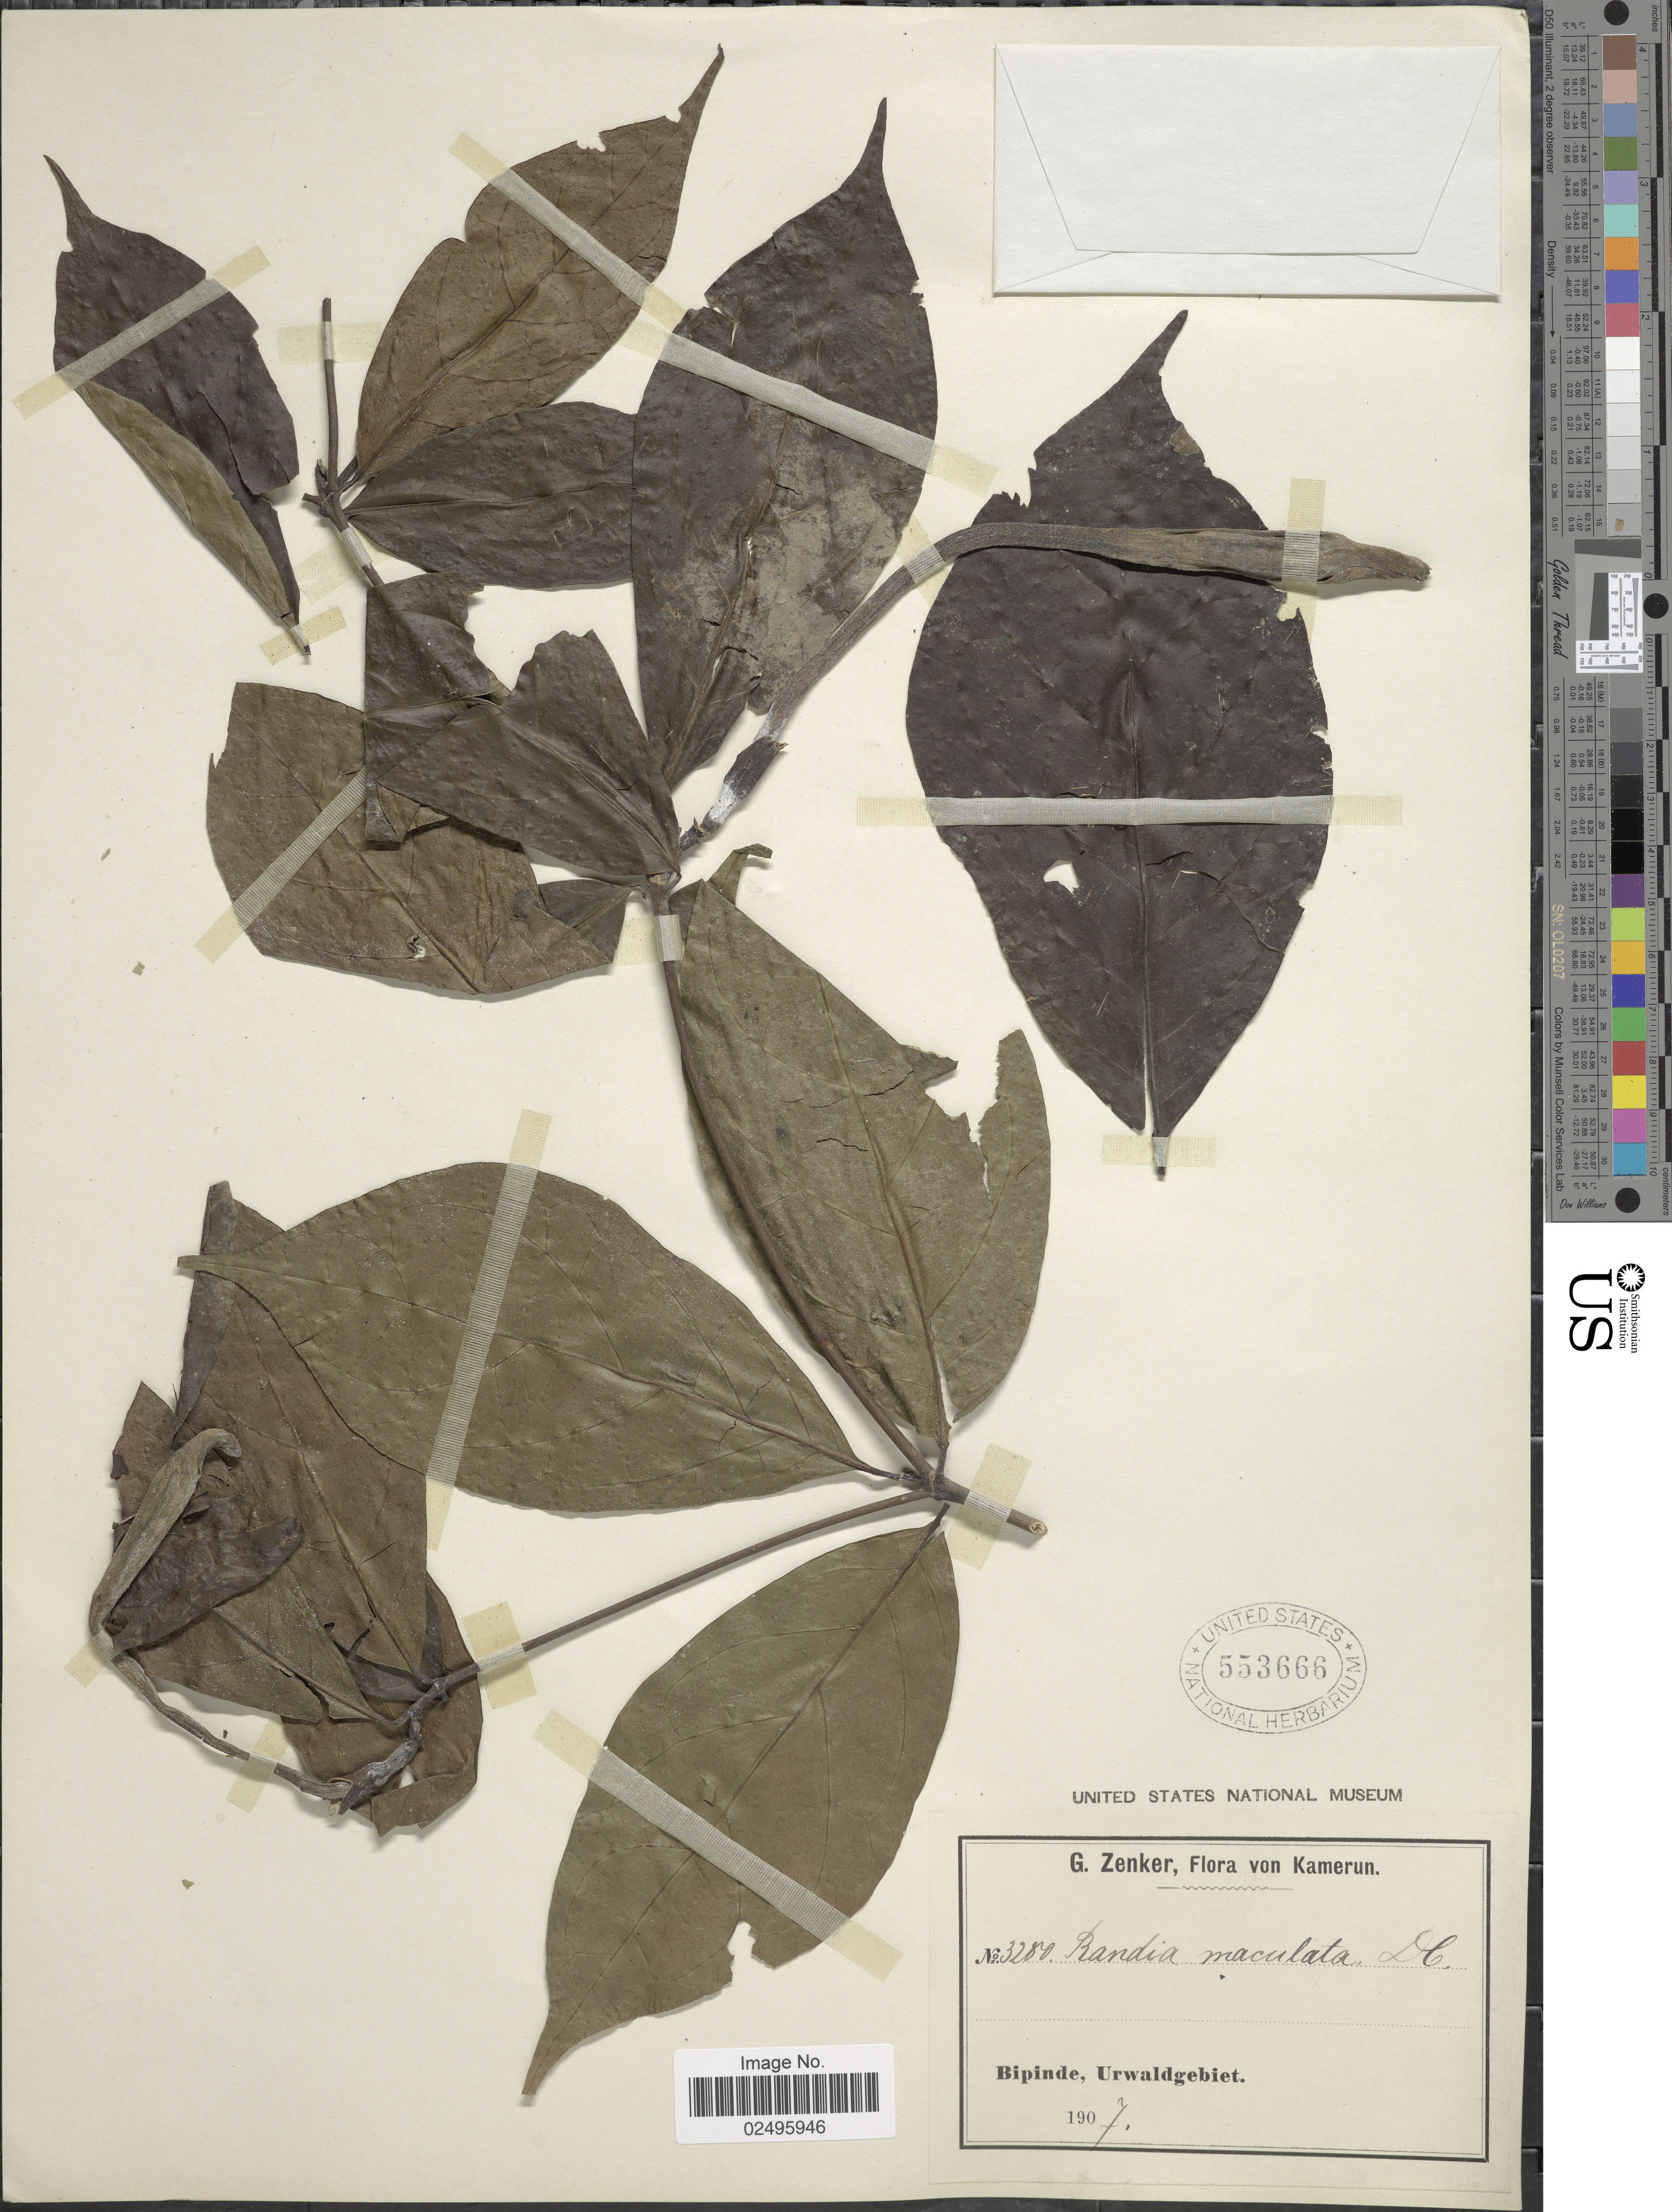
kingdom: Plantae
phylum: Tracheophyta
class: Magnoliopsida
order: Gentianales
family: Rubiaceae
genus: Rothmannia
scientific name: Rothmannia longiflora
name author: Salisb.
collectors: G. A. Zenker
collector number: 3280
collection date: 1907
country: Cameroon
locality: Kamerun, Bipinde, Urwaldgebiet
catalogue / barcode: US 553666